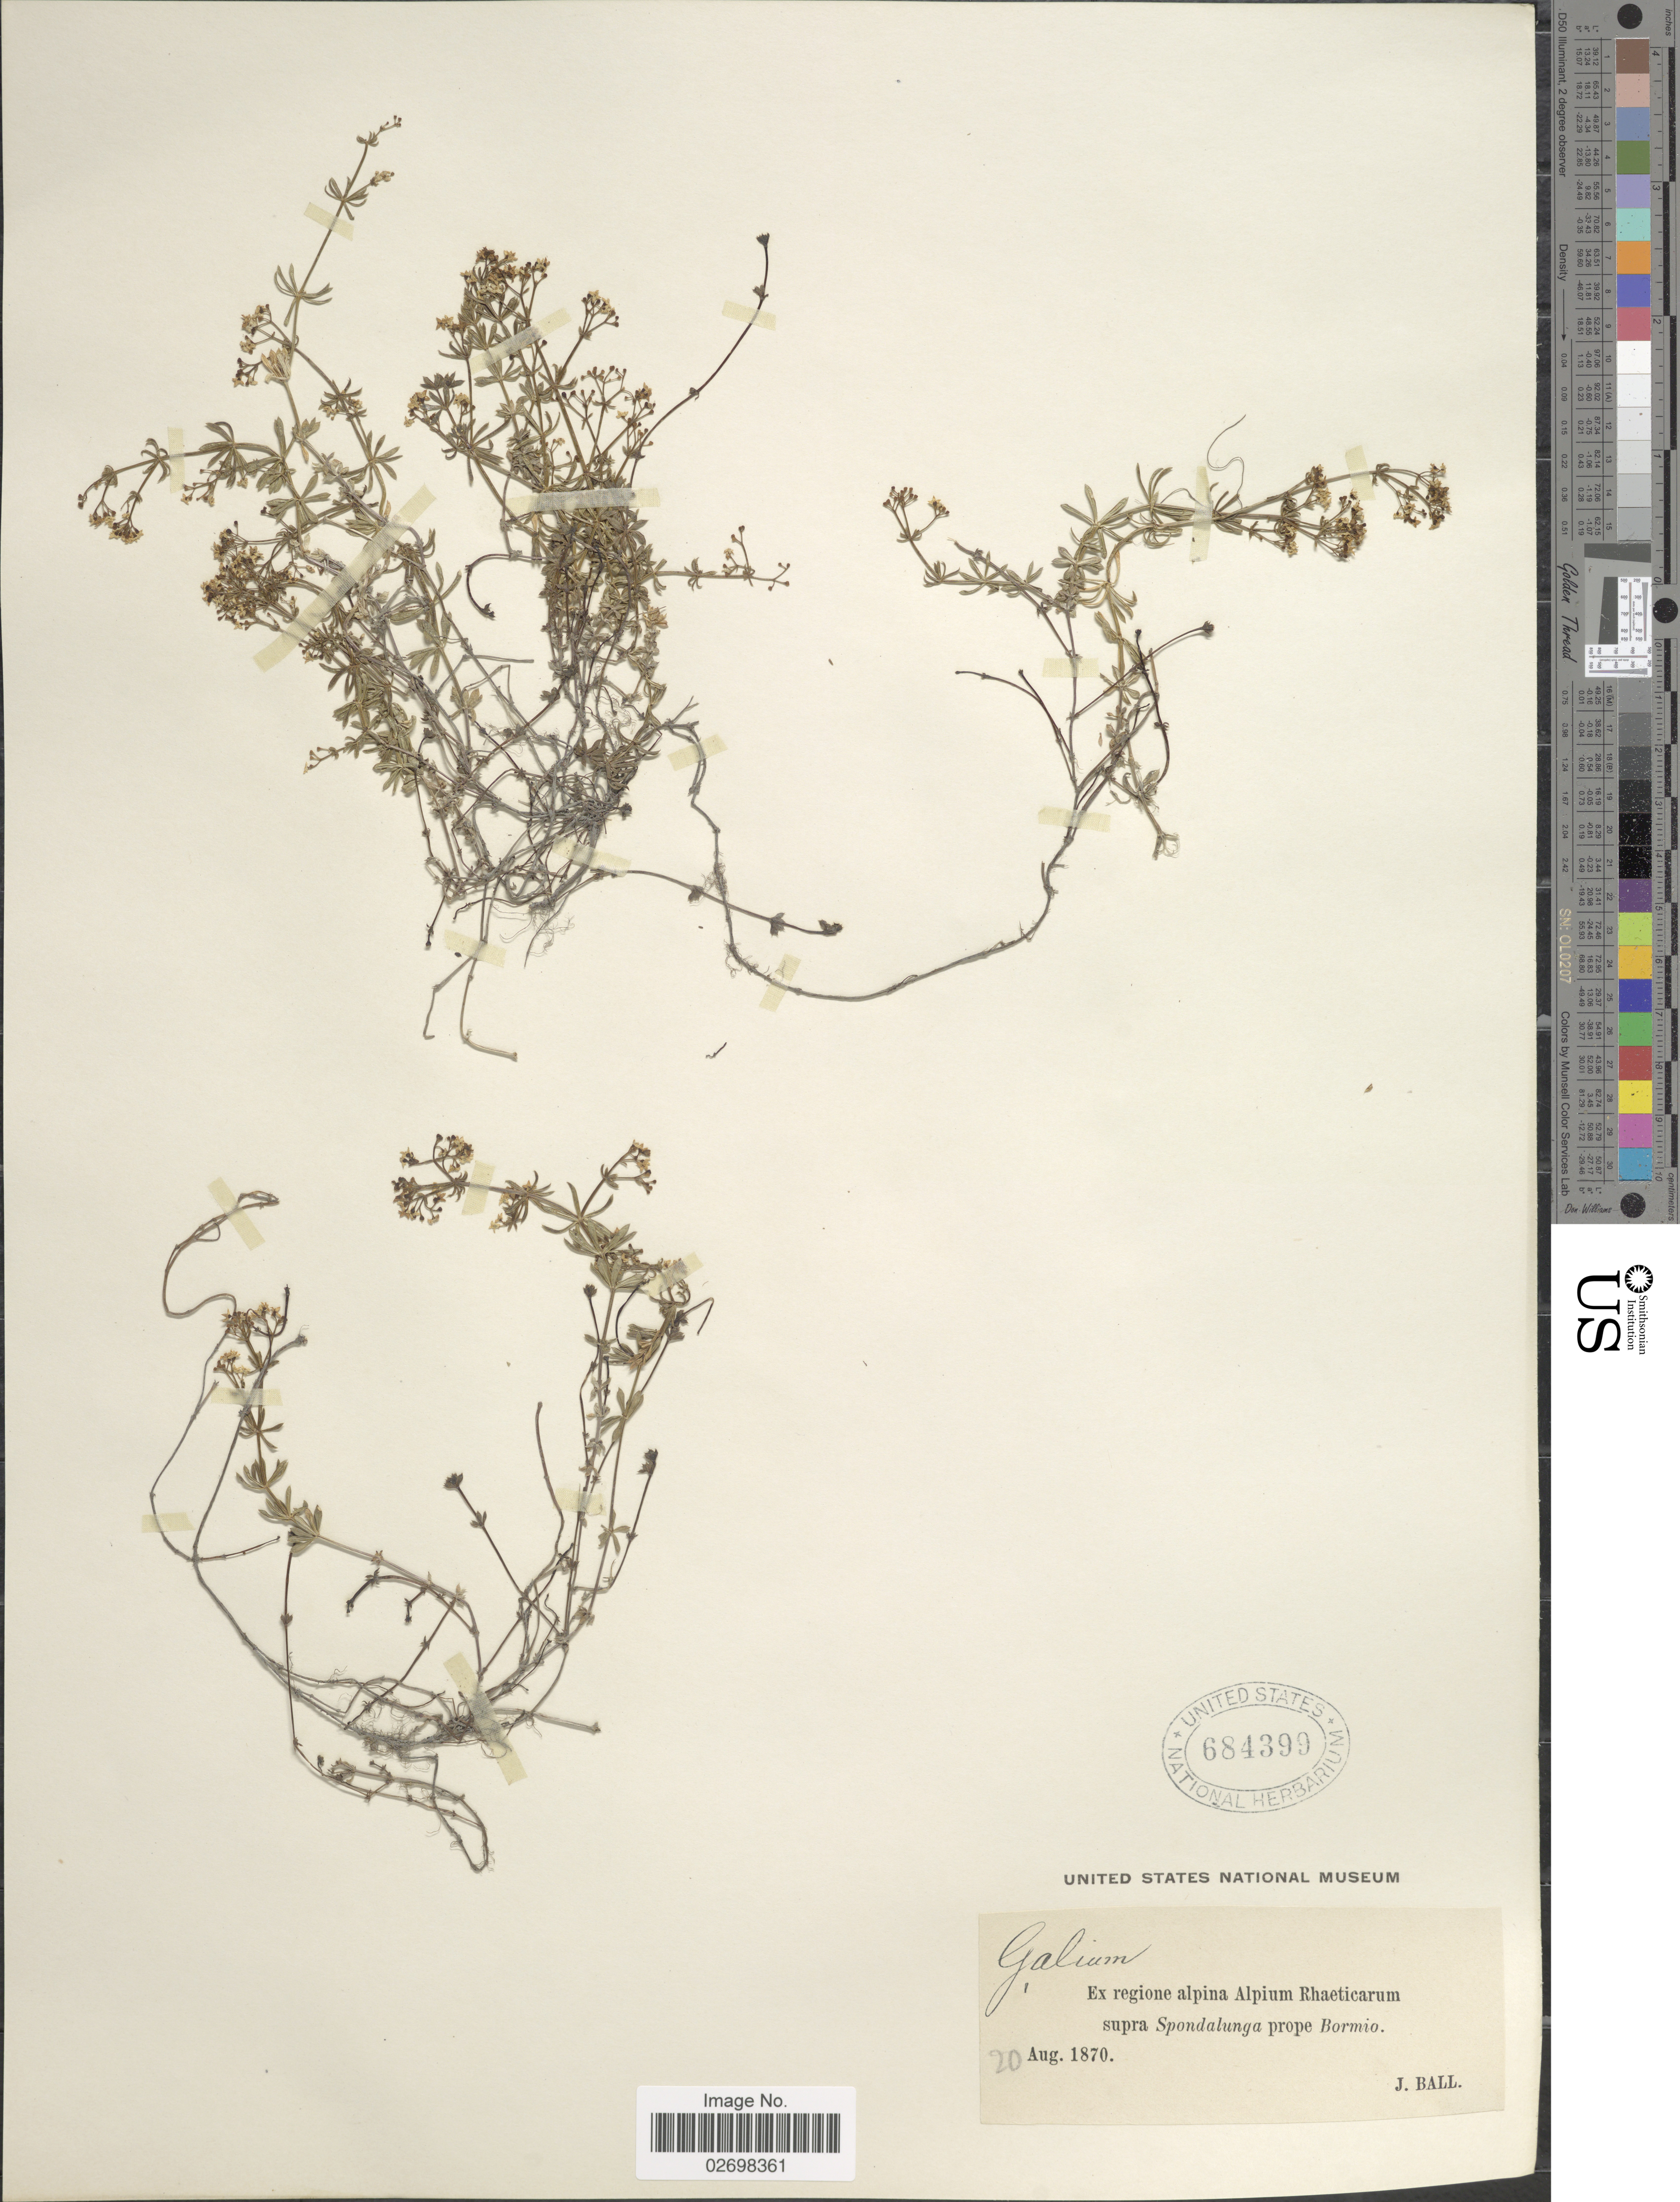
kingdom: Plantae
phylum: Tracheophyta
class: Magnoliopsida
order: Gentianales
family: Rubiaceae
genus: Galium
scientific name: Galium sp.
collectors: J. Ball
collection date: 1870-08-20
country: Italy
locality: Regione alpina Alpium Rhaeticarum supra Spondalunga prope Bormio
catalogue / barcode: US 684399